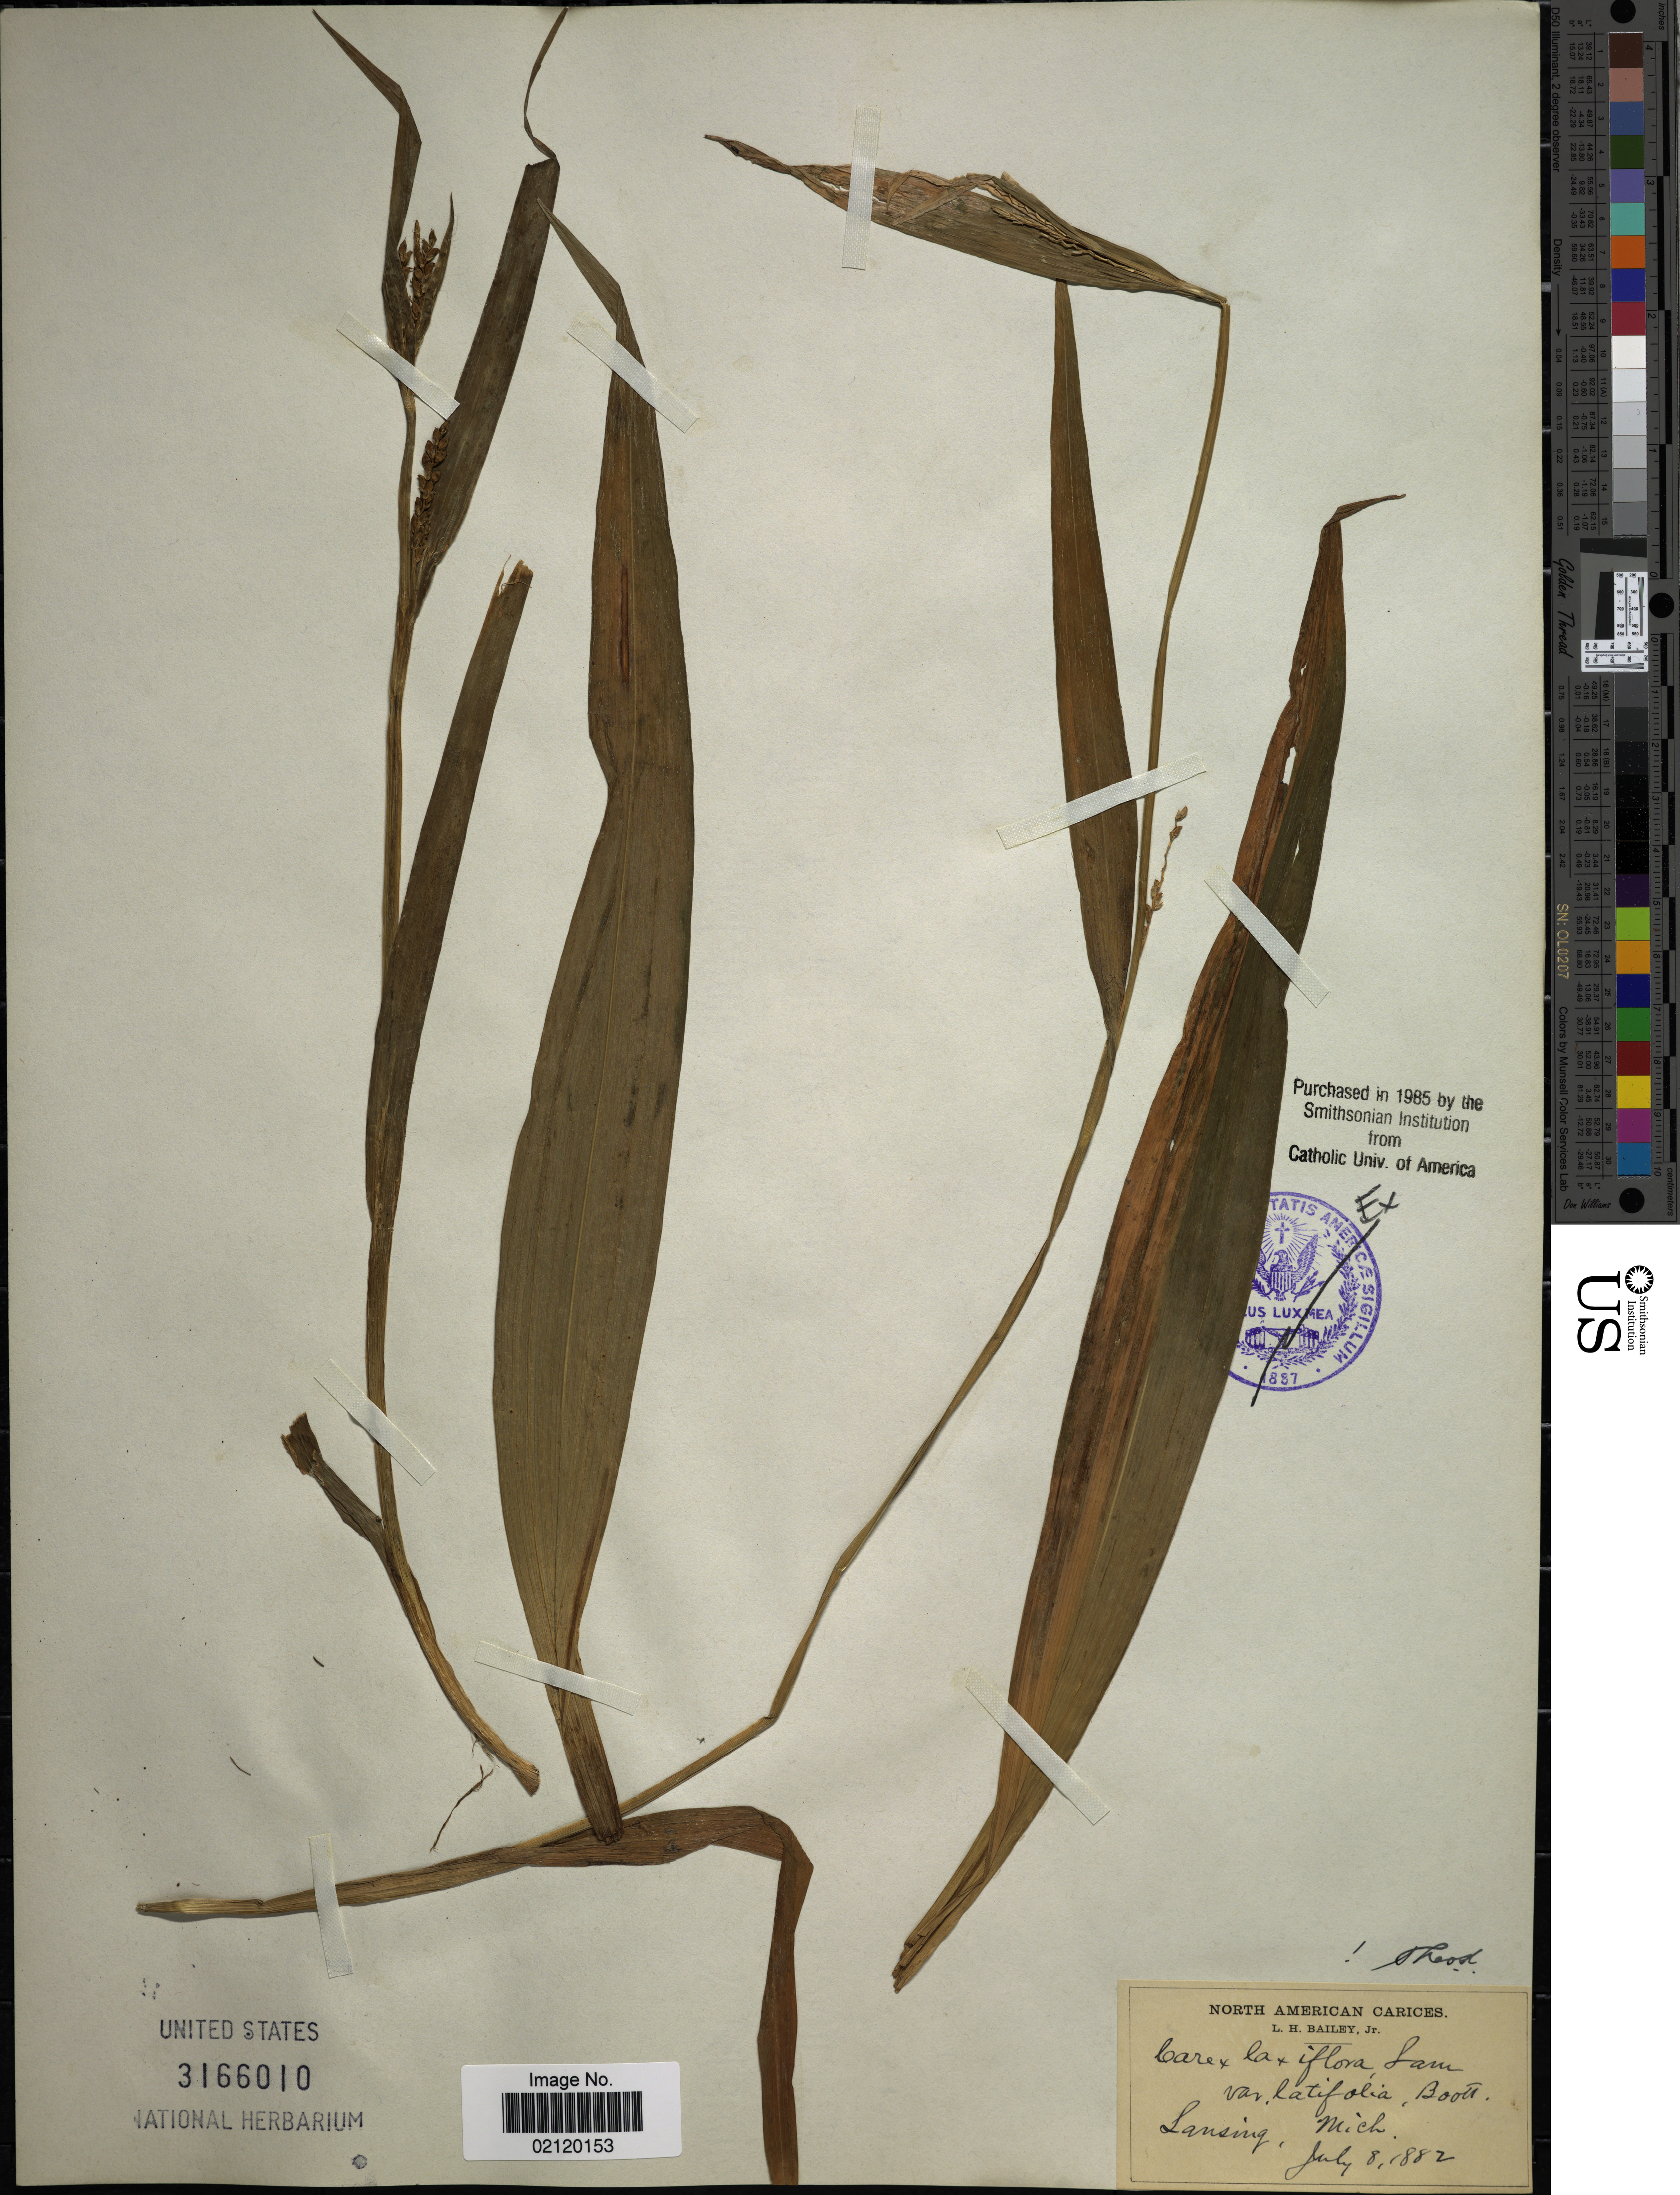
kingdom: Plantae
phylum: Tracheophyta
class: Liliopsida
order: Poales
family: Cyperaceae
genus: Carex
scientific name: Carex laxiflora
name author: Lam.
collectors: L. H. Bailey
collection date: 1882-07-08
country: United States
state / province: Michigan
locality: Lansing, Mich.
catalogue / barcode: US 3166010